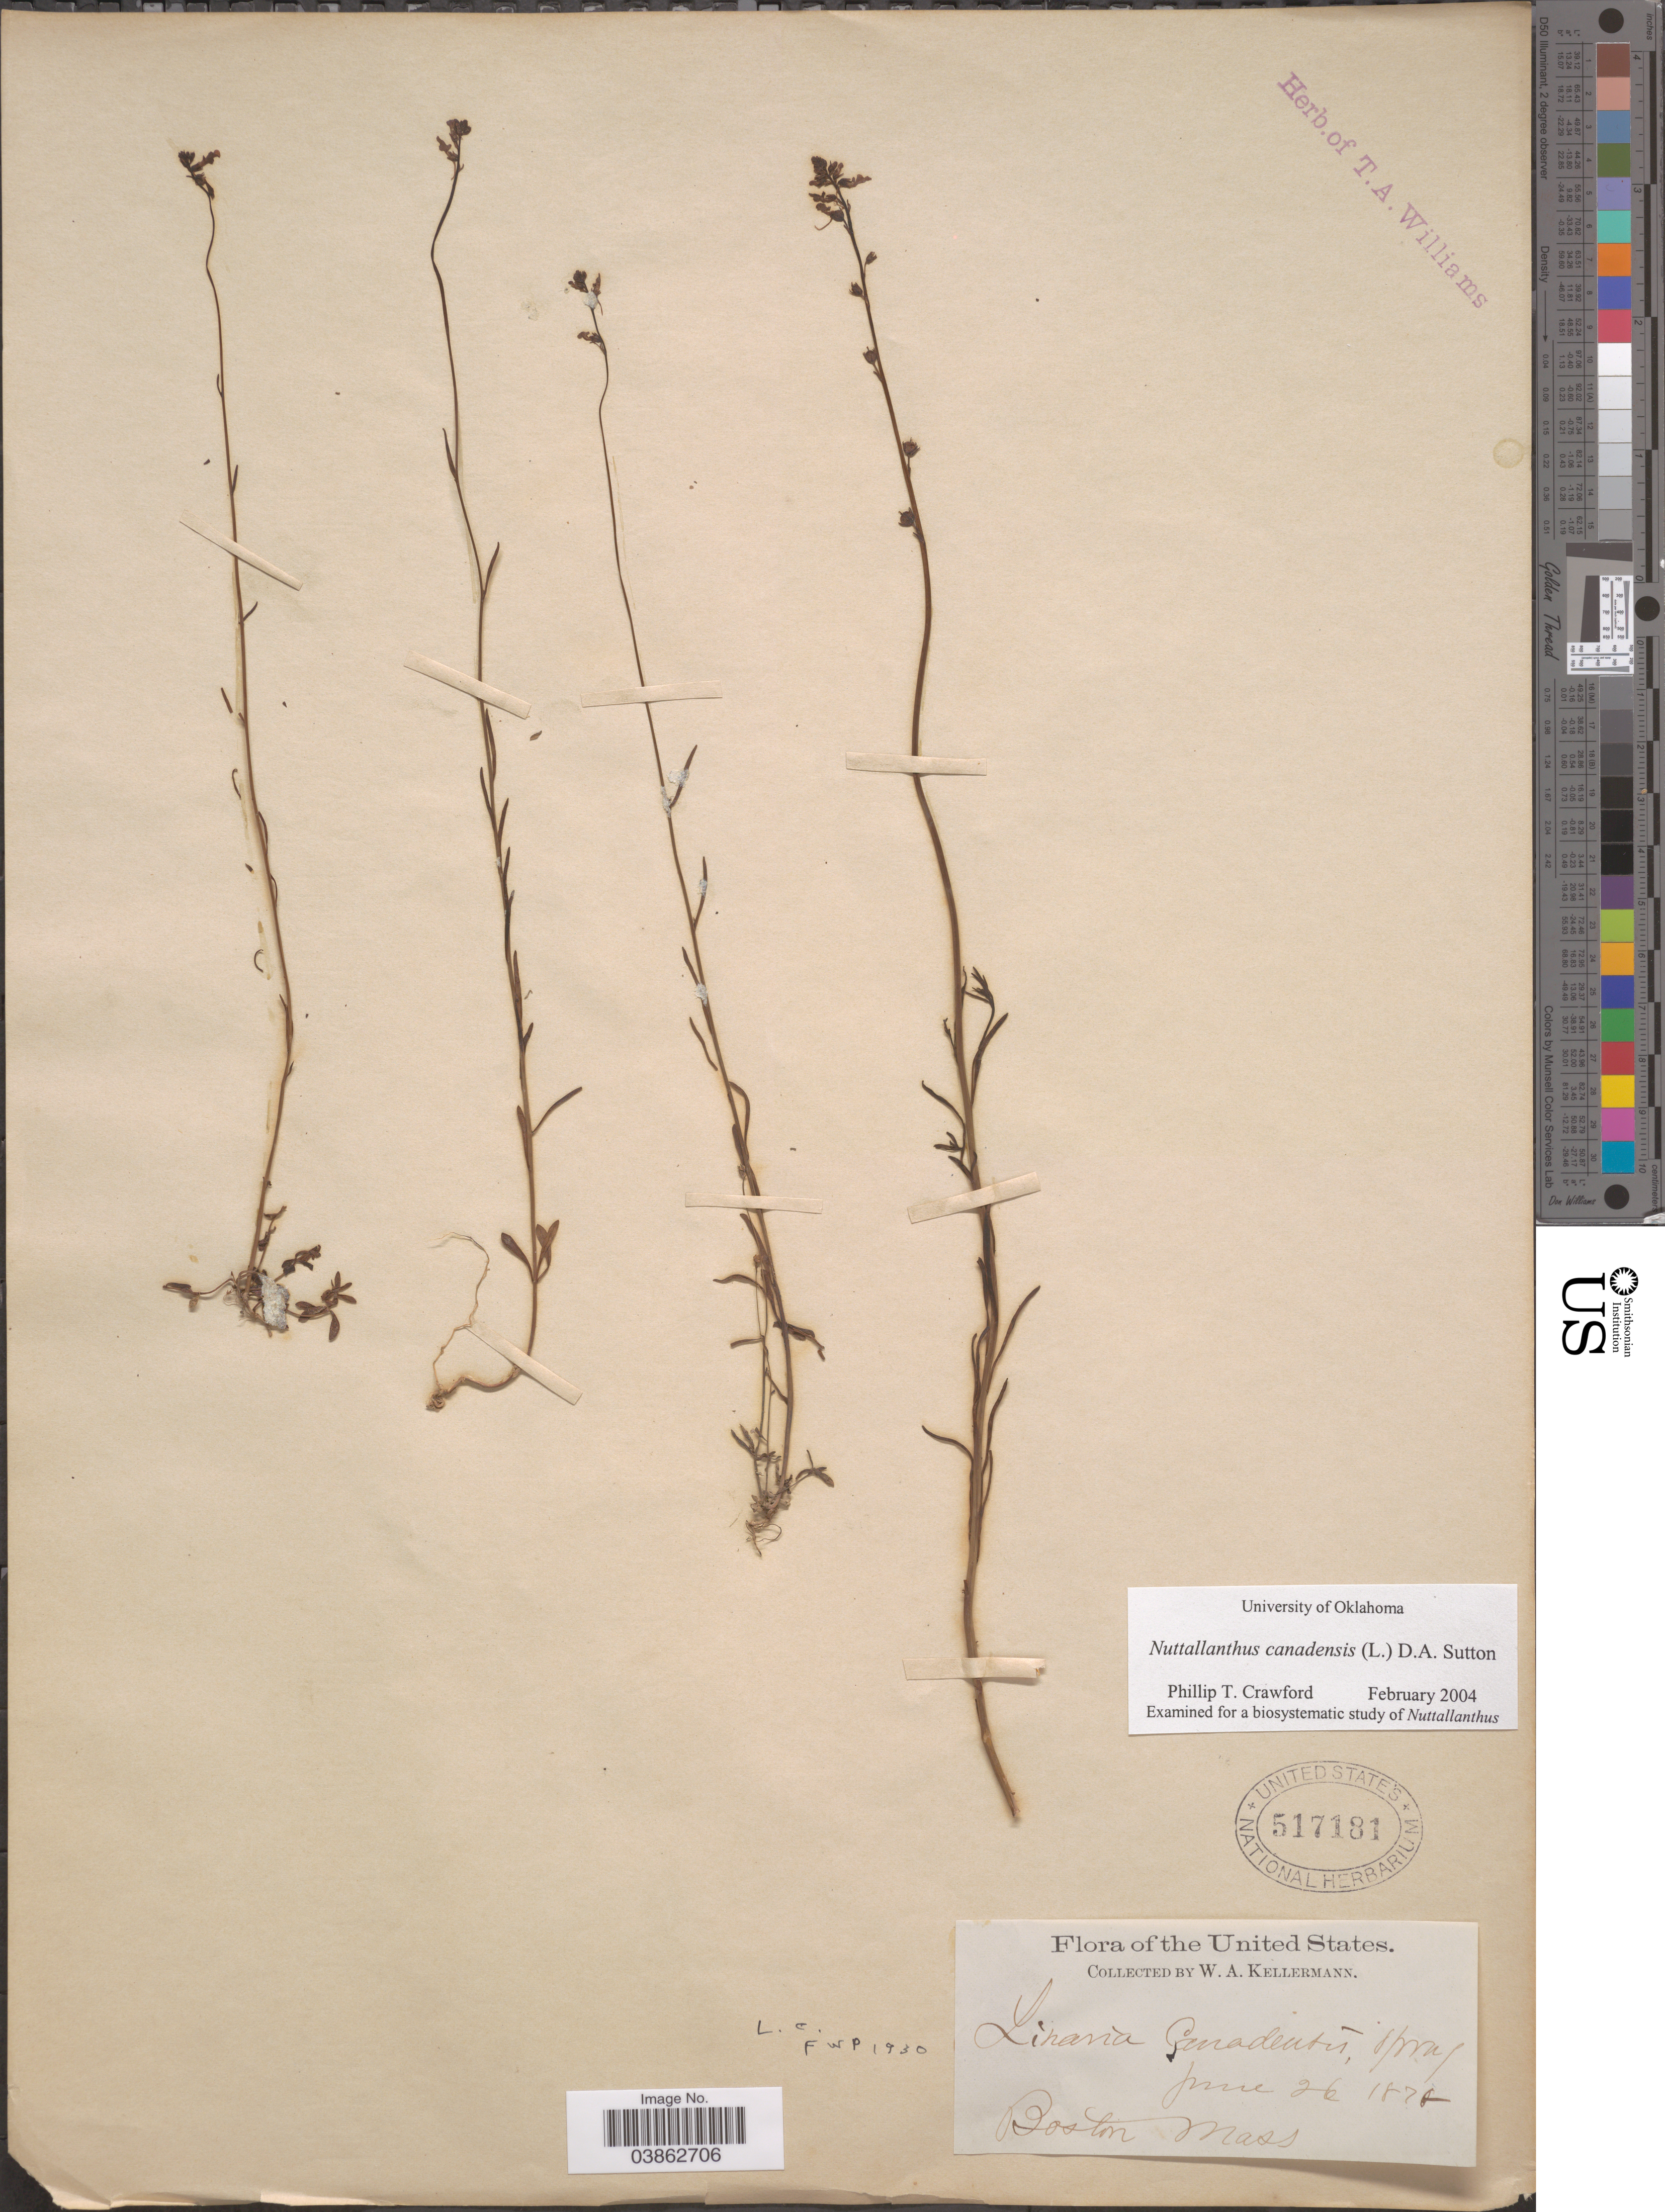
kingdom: Plantae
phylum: Tracheophyta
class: Magnoliopsida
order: Lamiales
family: Plantaginaceae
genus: Linaria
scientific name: Linaria canadensis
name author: (L.) Dum. Cours.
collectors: W. Kellerman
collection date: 1870-06-26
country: United States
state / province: Massachusetts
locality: Boston.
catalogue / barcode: US 517181